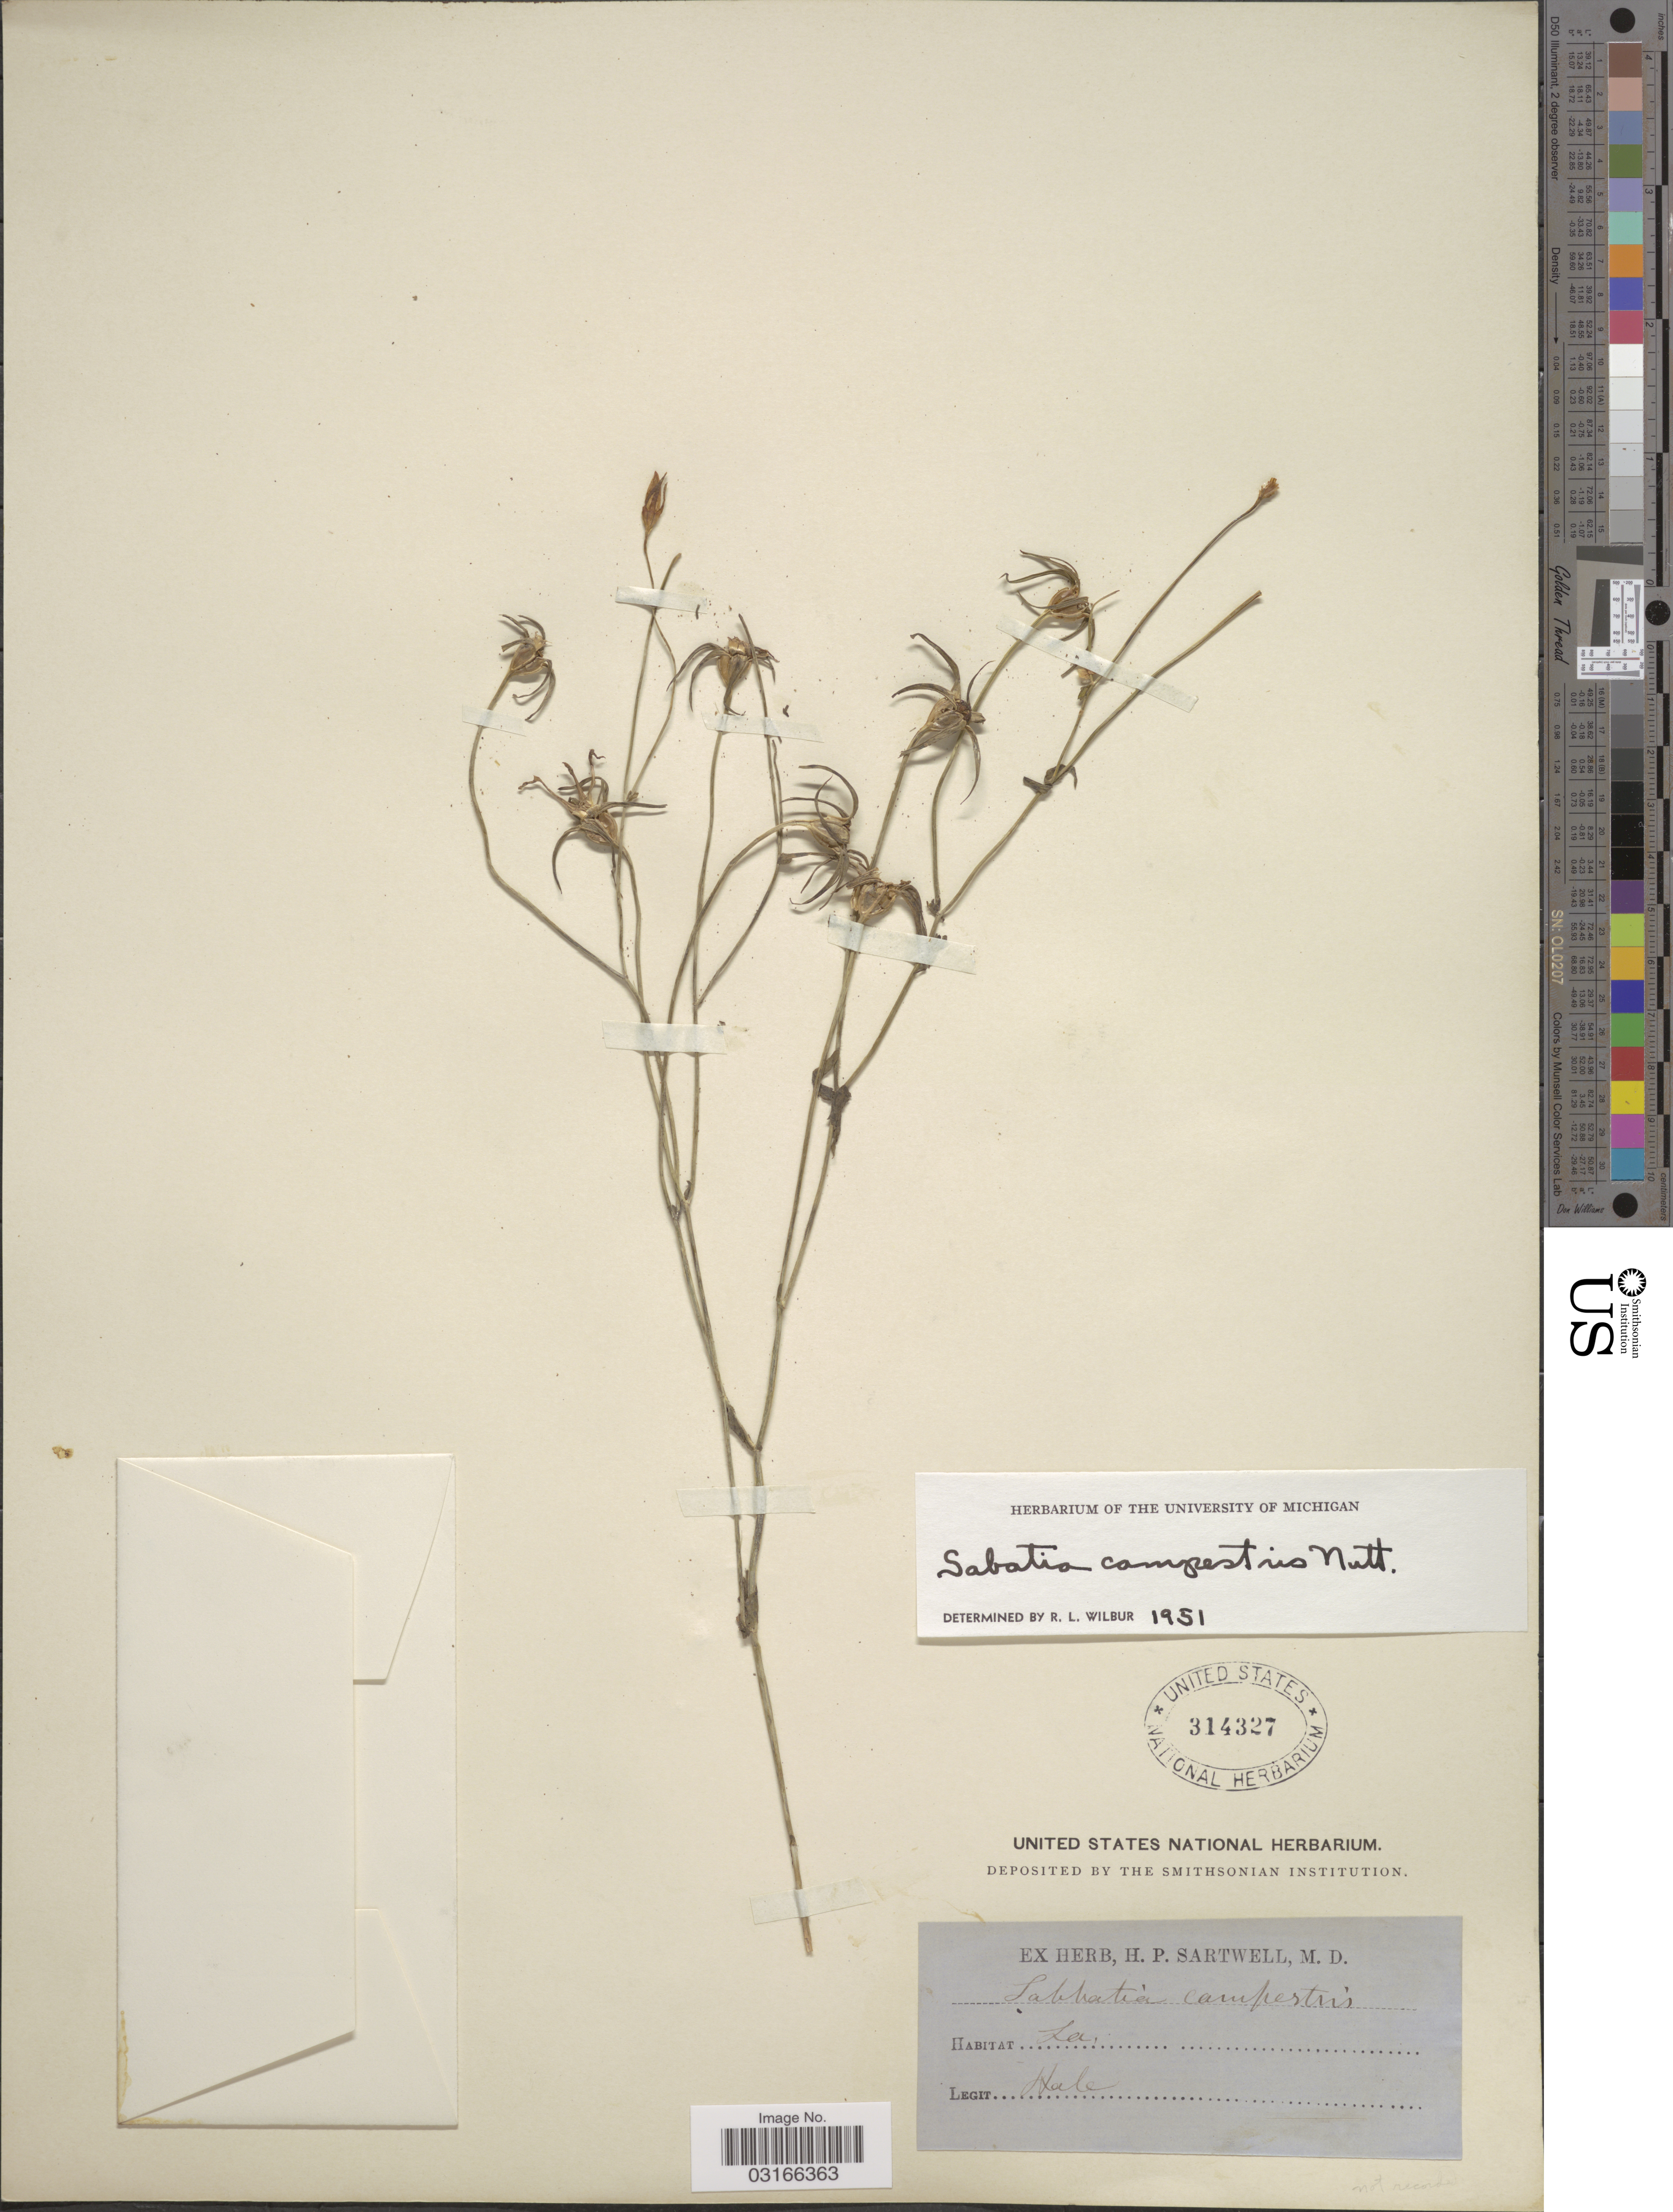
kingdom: Plantae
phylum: Tracheophyta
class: Magnoliopsida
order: Gentianales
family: Gentianaceae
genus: Sabatia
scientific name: Sabatia campestris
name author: Nutt.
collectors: -- Hale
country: United States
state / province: Louisiana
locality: La.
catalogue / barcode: US 314327